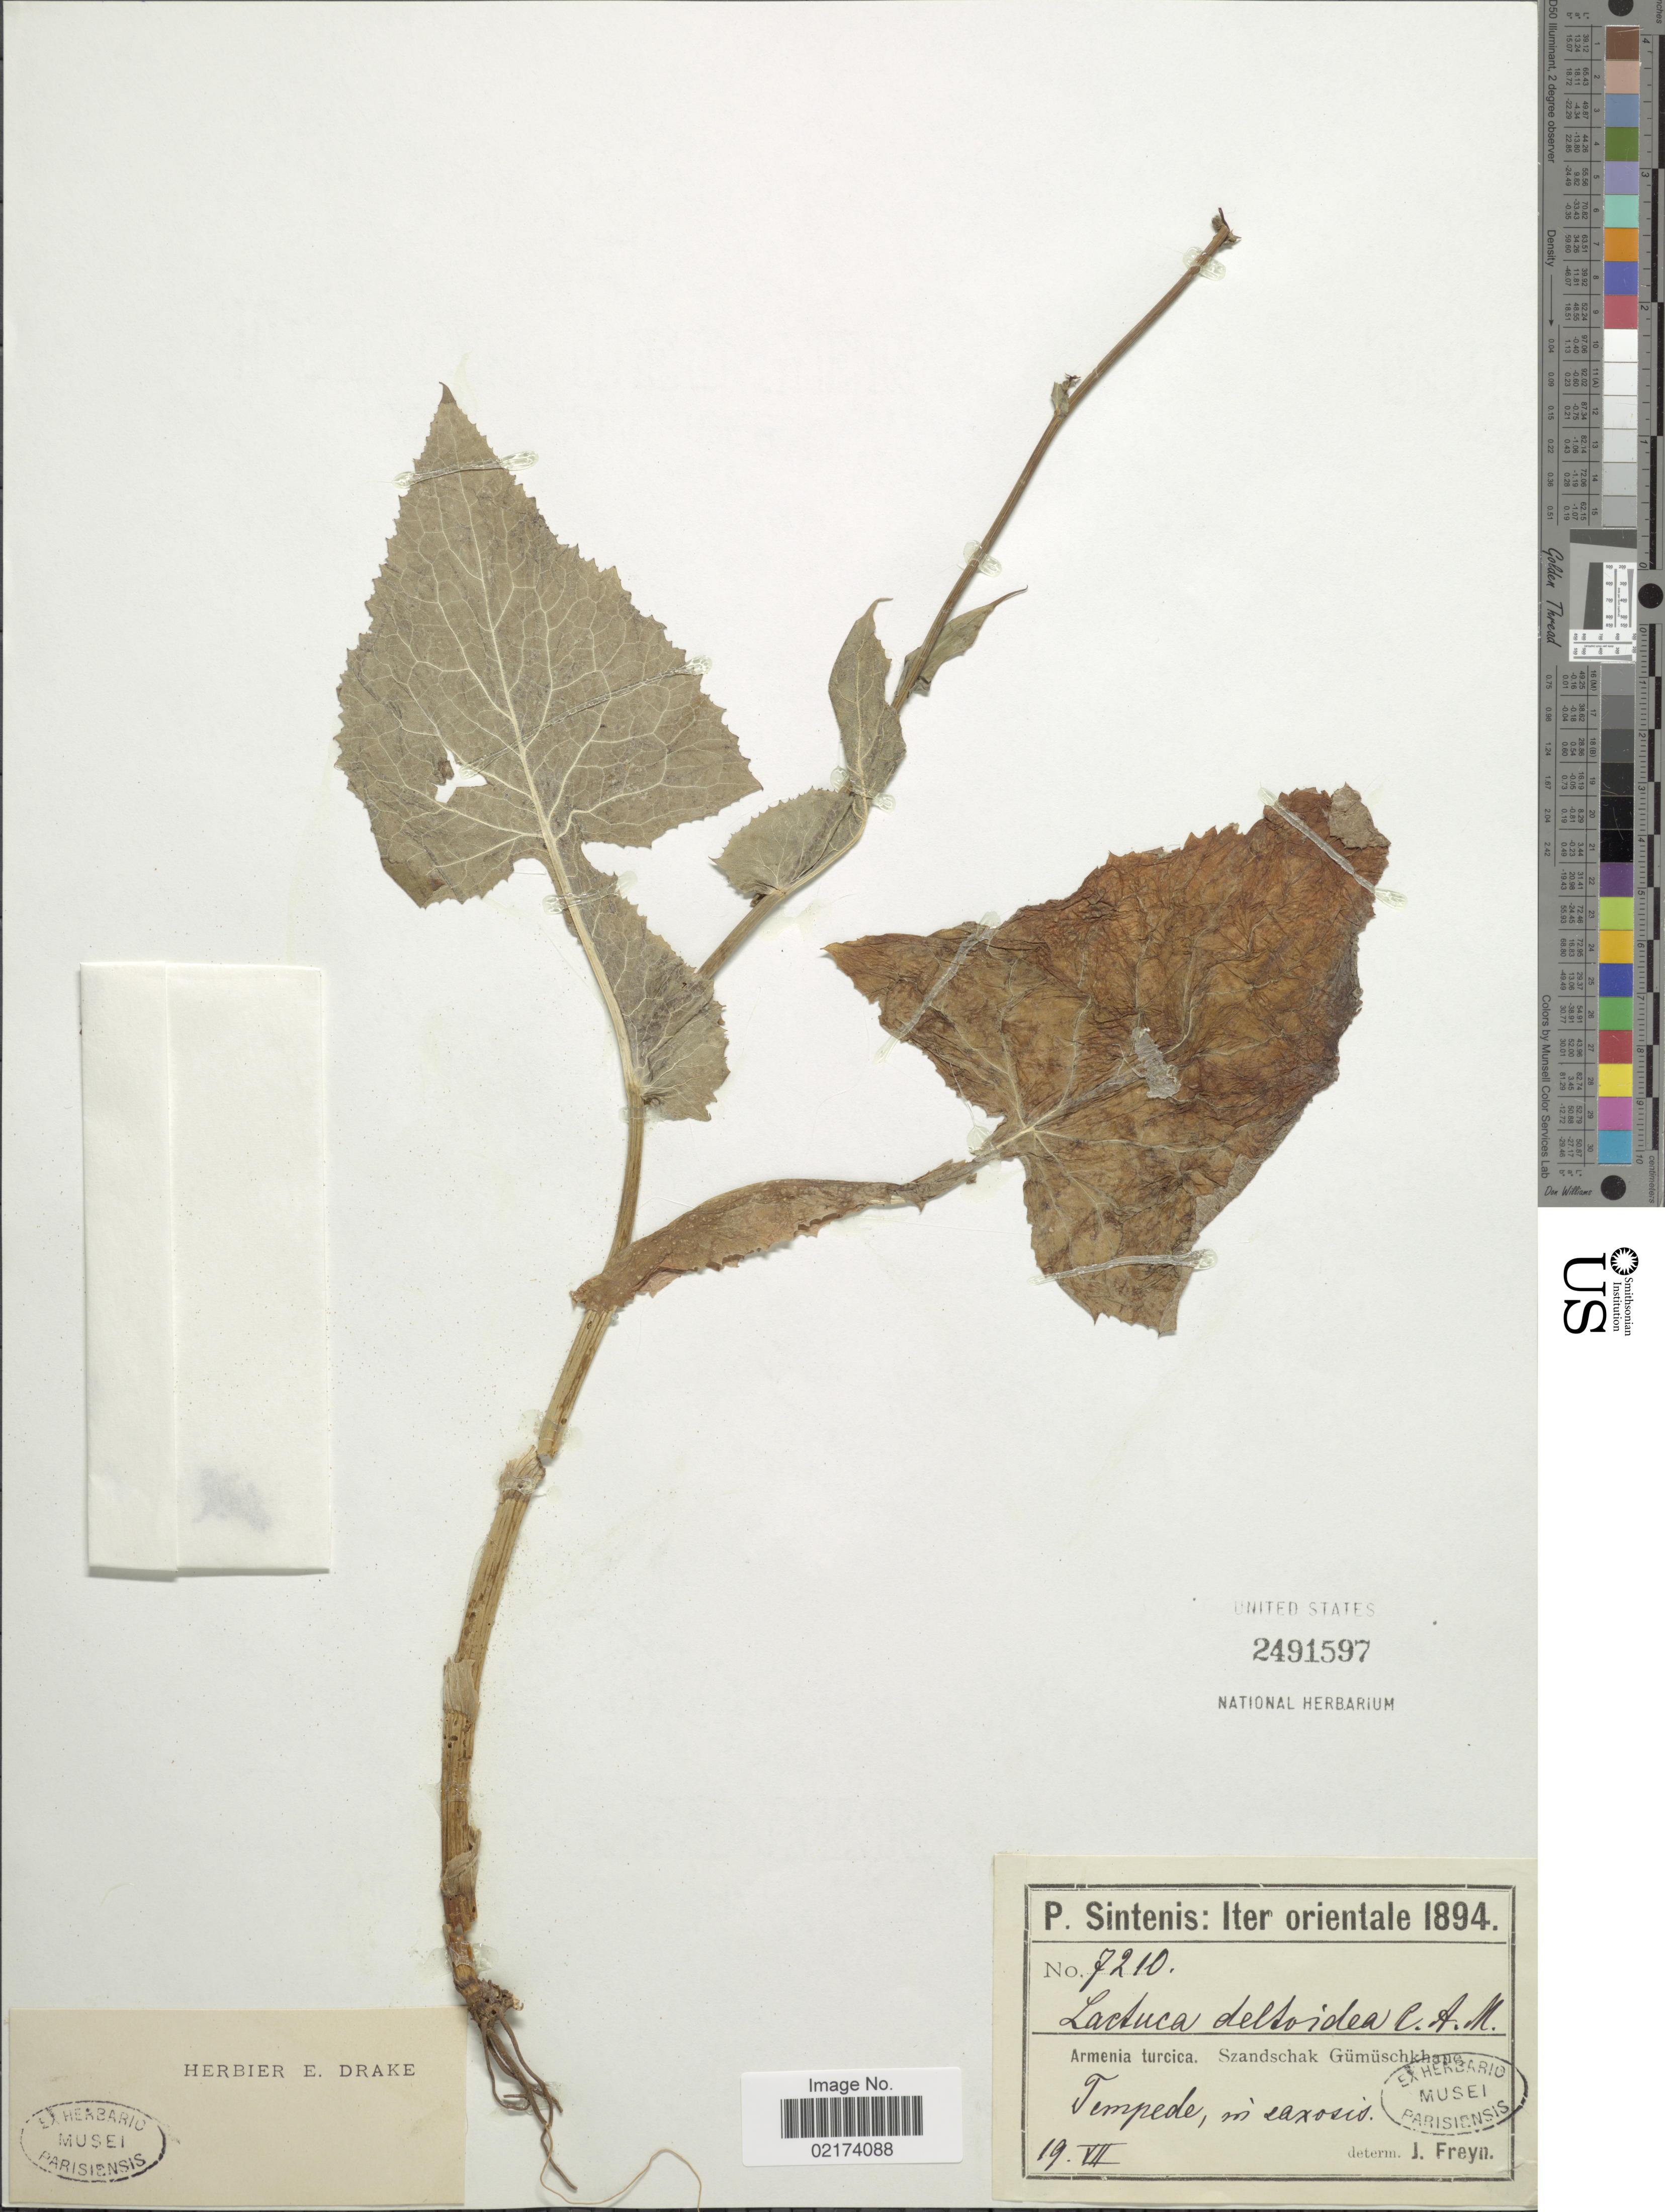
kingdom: Plantae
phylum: Tracheophyta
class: Magnoliopsida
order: Asterales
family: Asteraceae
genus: Lactuca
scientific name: Lactuca deltoidea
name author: (M. Bieb.) C.A. Mey.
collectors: P. Sintenis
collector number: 7210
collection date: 1894-07-19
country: Armenia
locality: Orientale, Armenia turcica, Szandschak Gumuschkhane, Tempede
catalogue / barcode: US 2491597